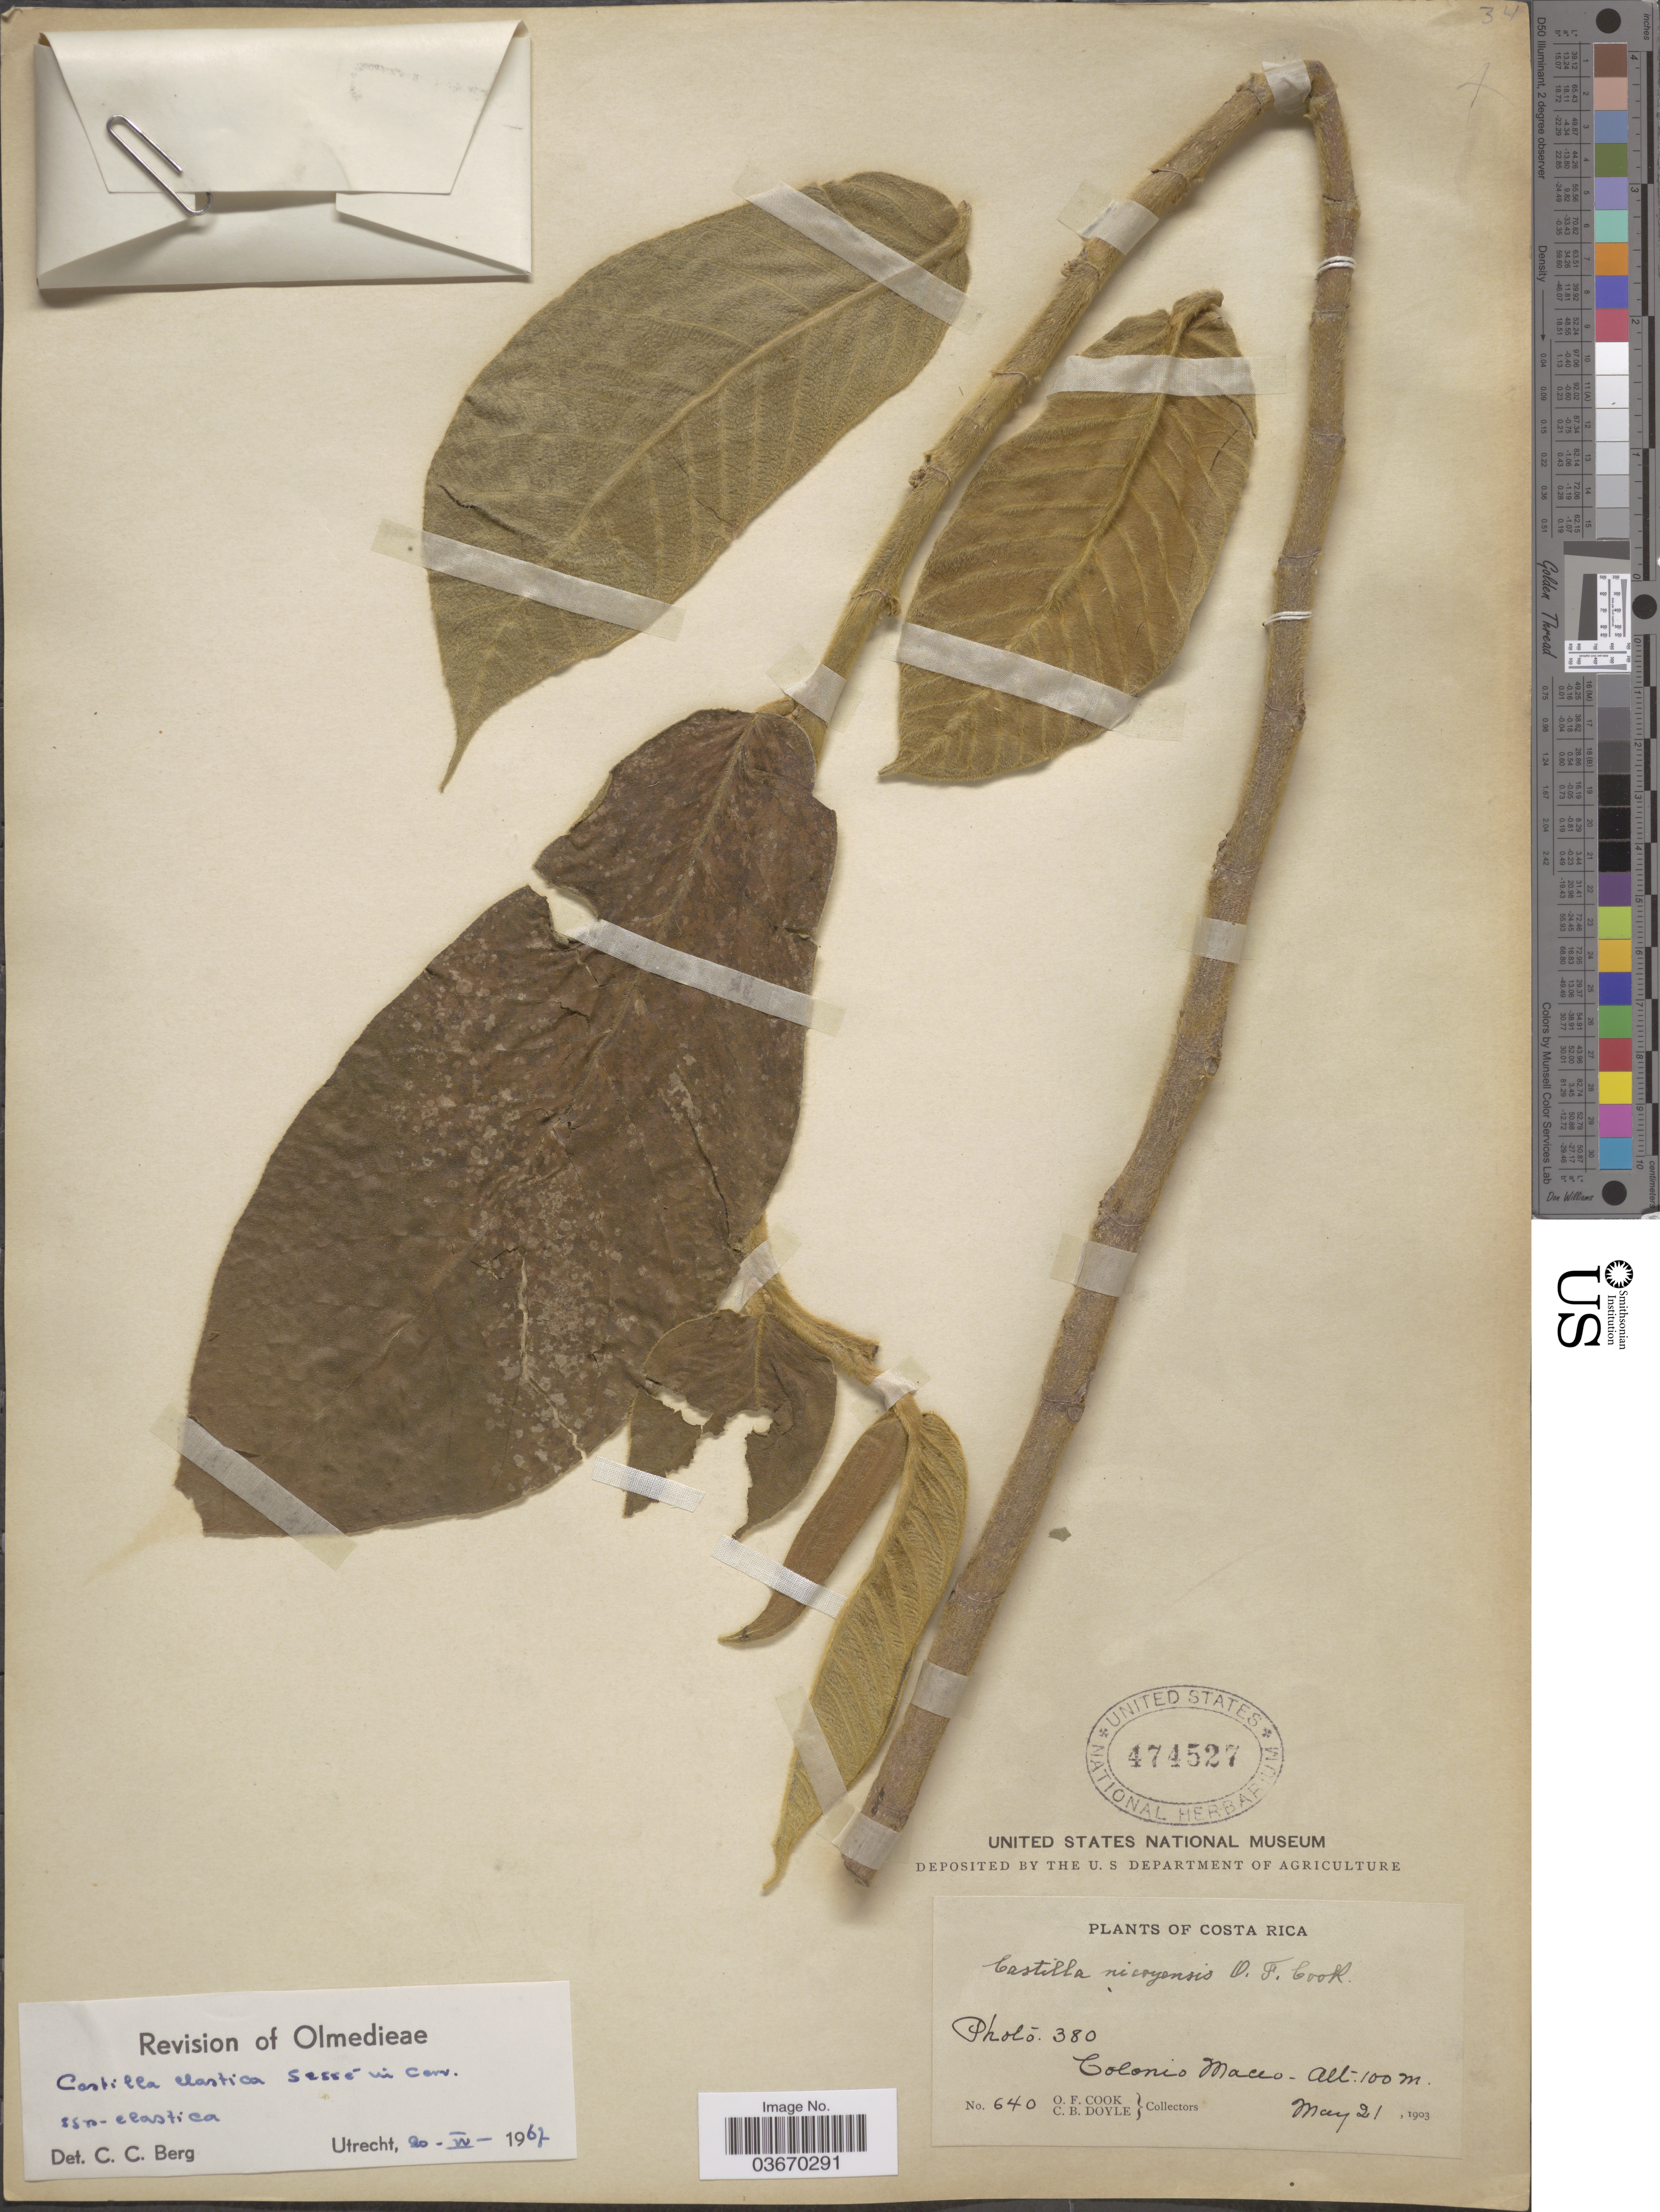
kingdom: Plantae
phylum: Tracheophyta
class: Magnoliopsida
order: Rosales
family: Moraceae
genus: Castilla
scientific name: Castilla elastica subsp. elastica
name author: Sessé ex Cerv.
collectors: O. F. Cook & C. Doyle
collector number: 640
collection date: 1903-05-21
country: Costa Rica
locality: Colonio Maceo.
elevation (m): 100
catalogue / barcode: US 474527